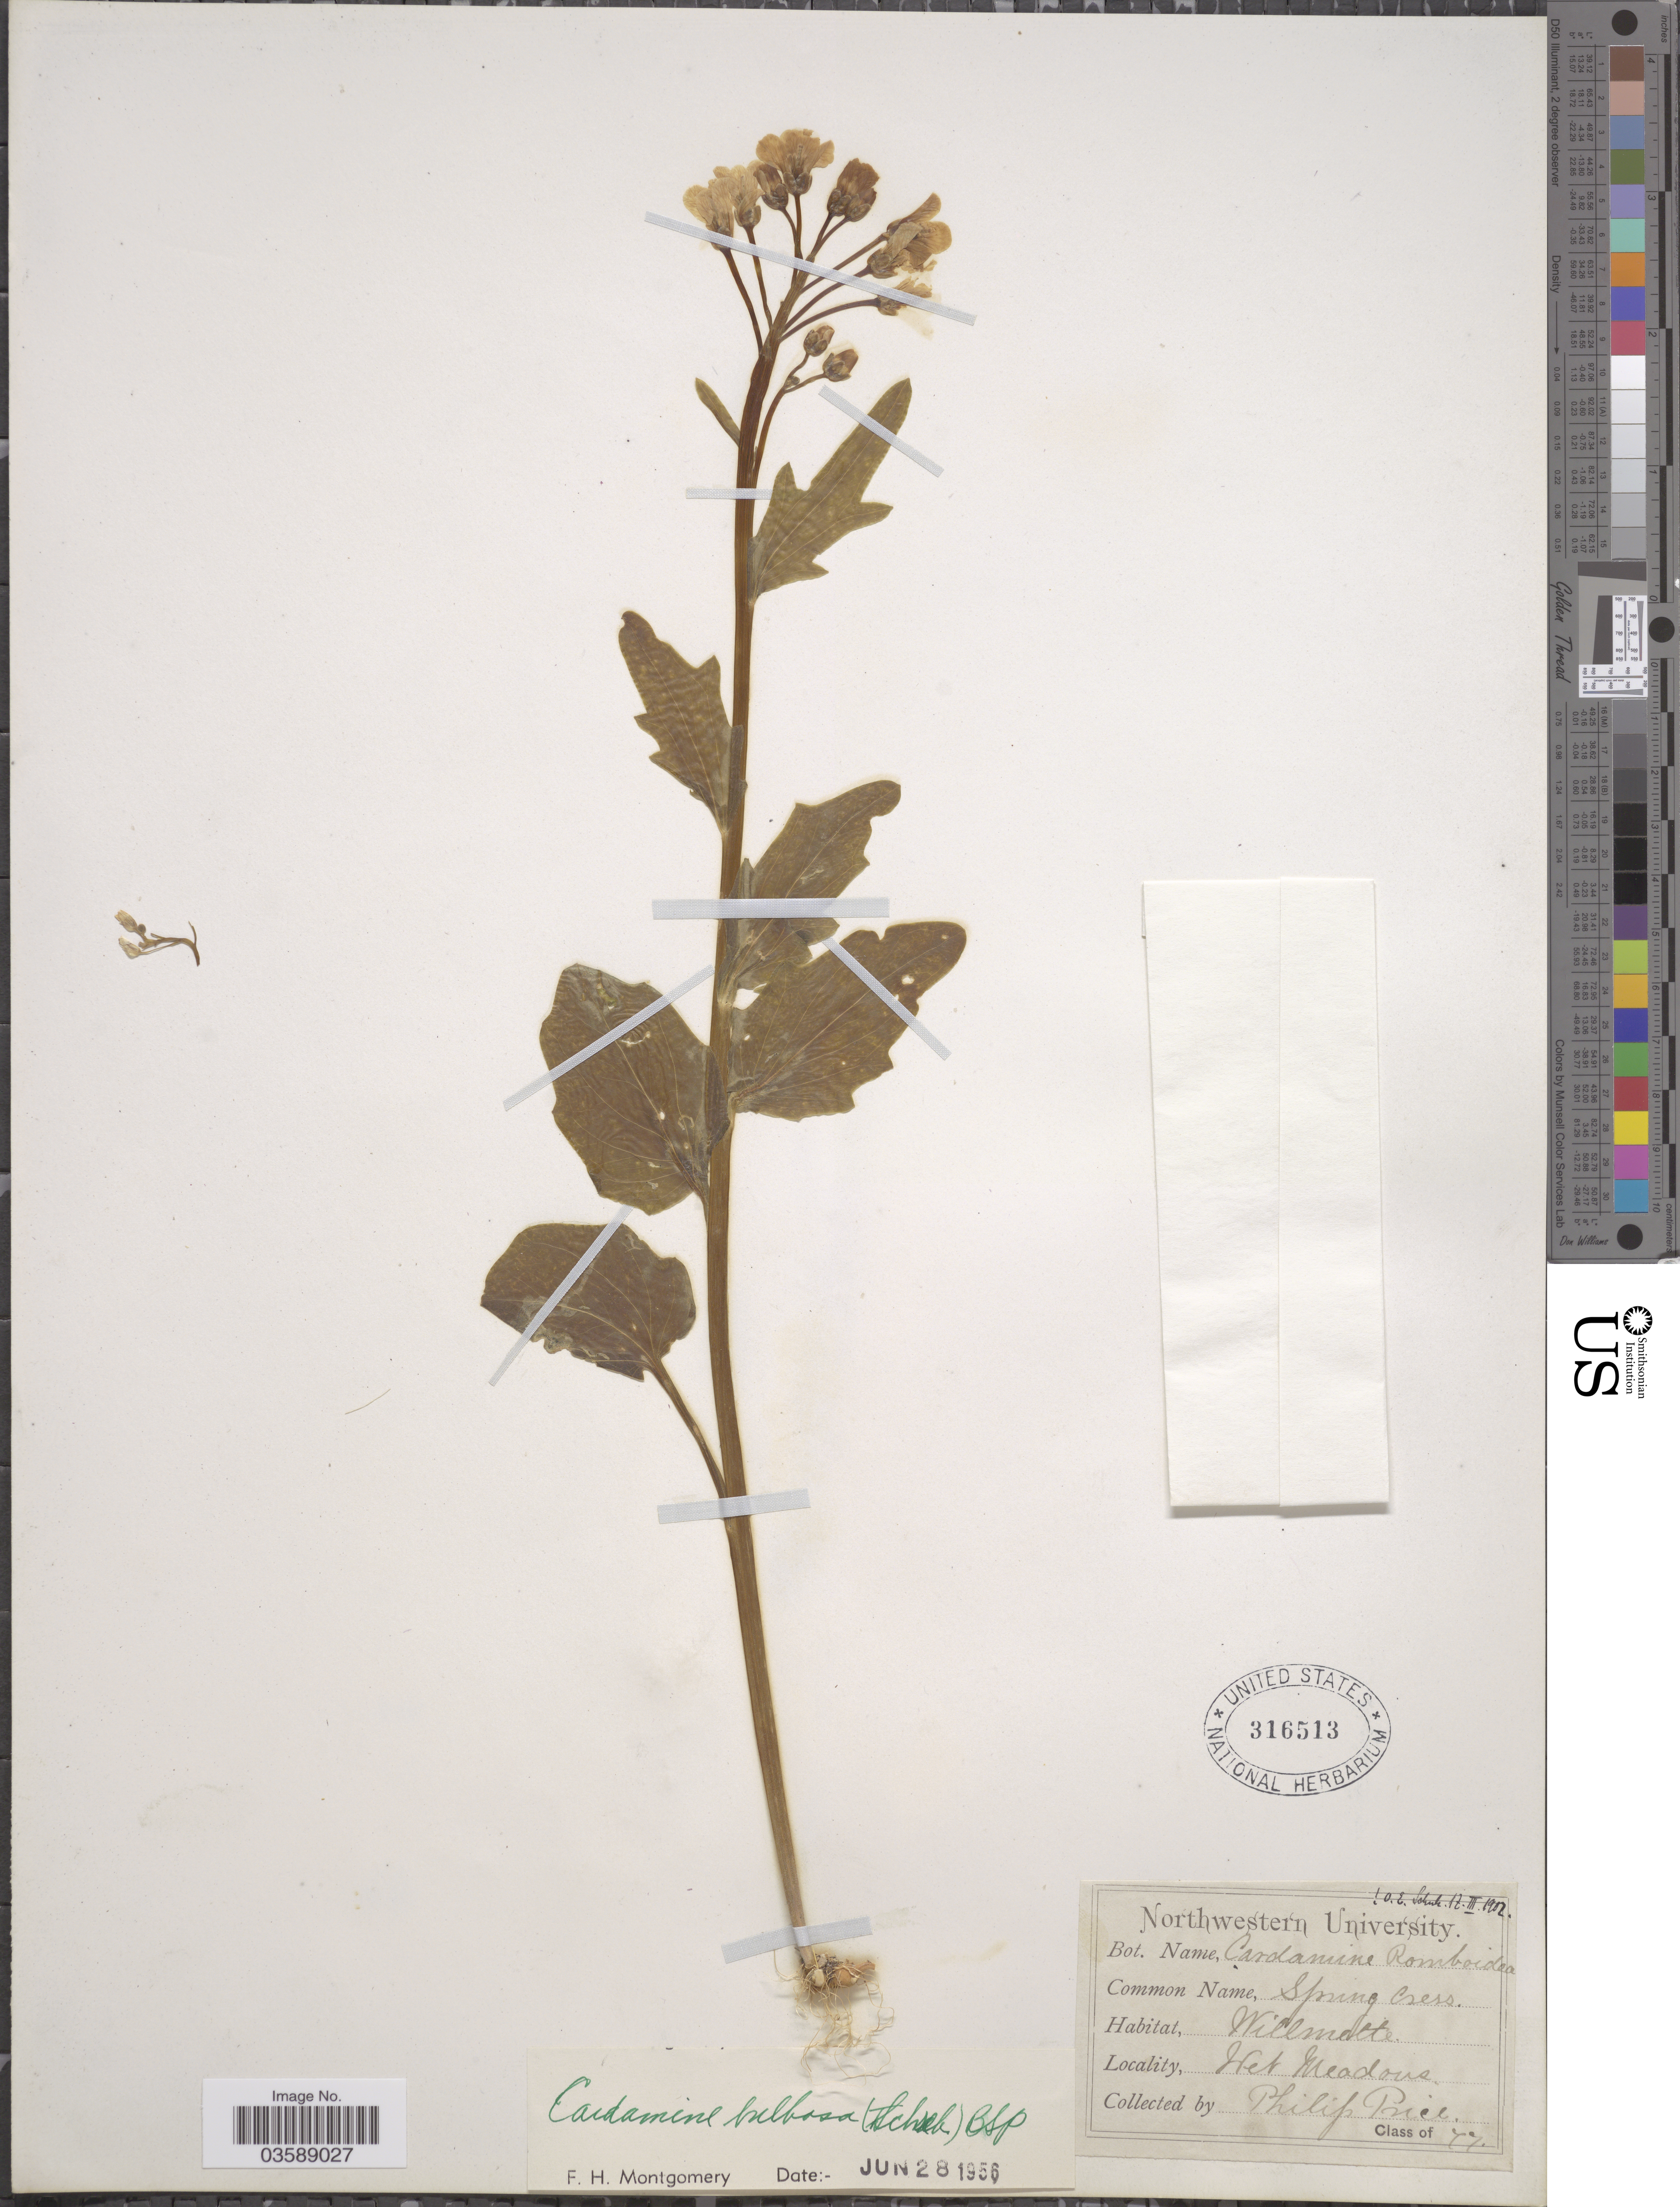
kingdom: Plantae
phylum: Tracheophyta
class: Magnoliopsida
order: Brassicales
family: Brassicaceae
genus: Cardamine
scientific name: Cardamine bulbosa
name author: (Schreb. ex Muhl.) Britton et al.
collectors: P. Price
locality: Wet Meadows.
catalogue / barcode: US 316513